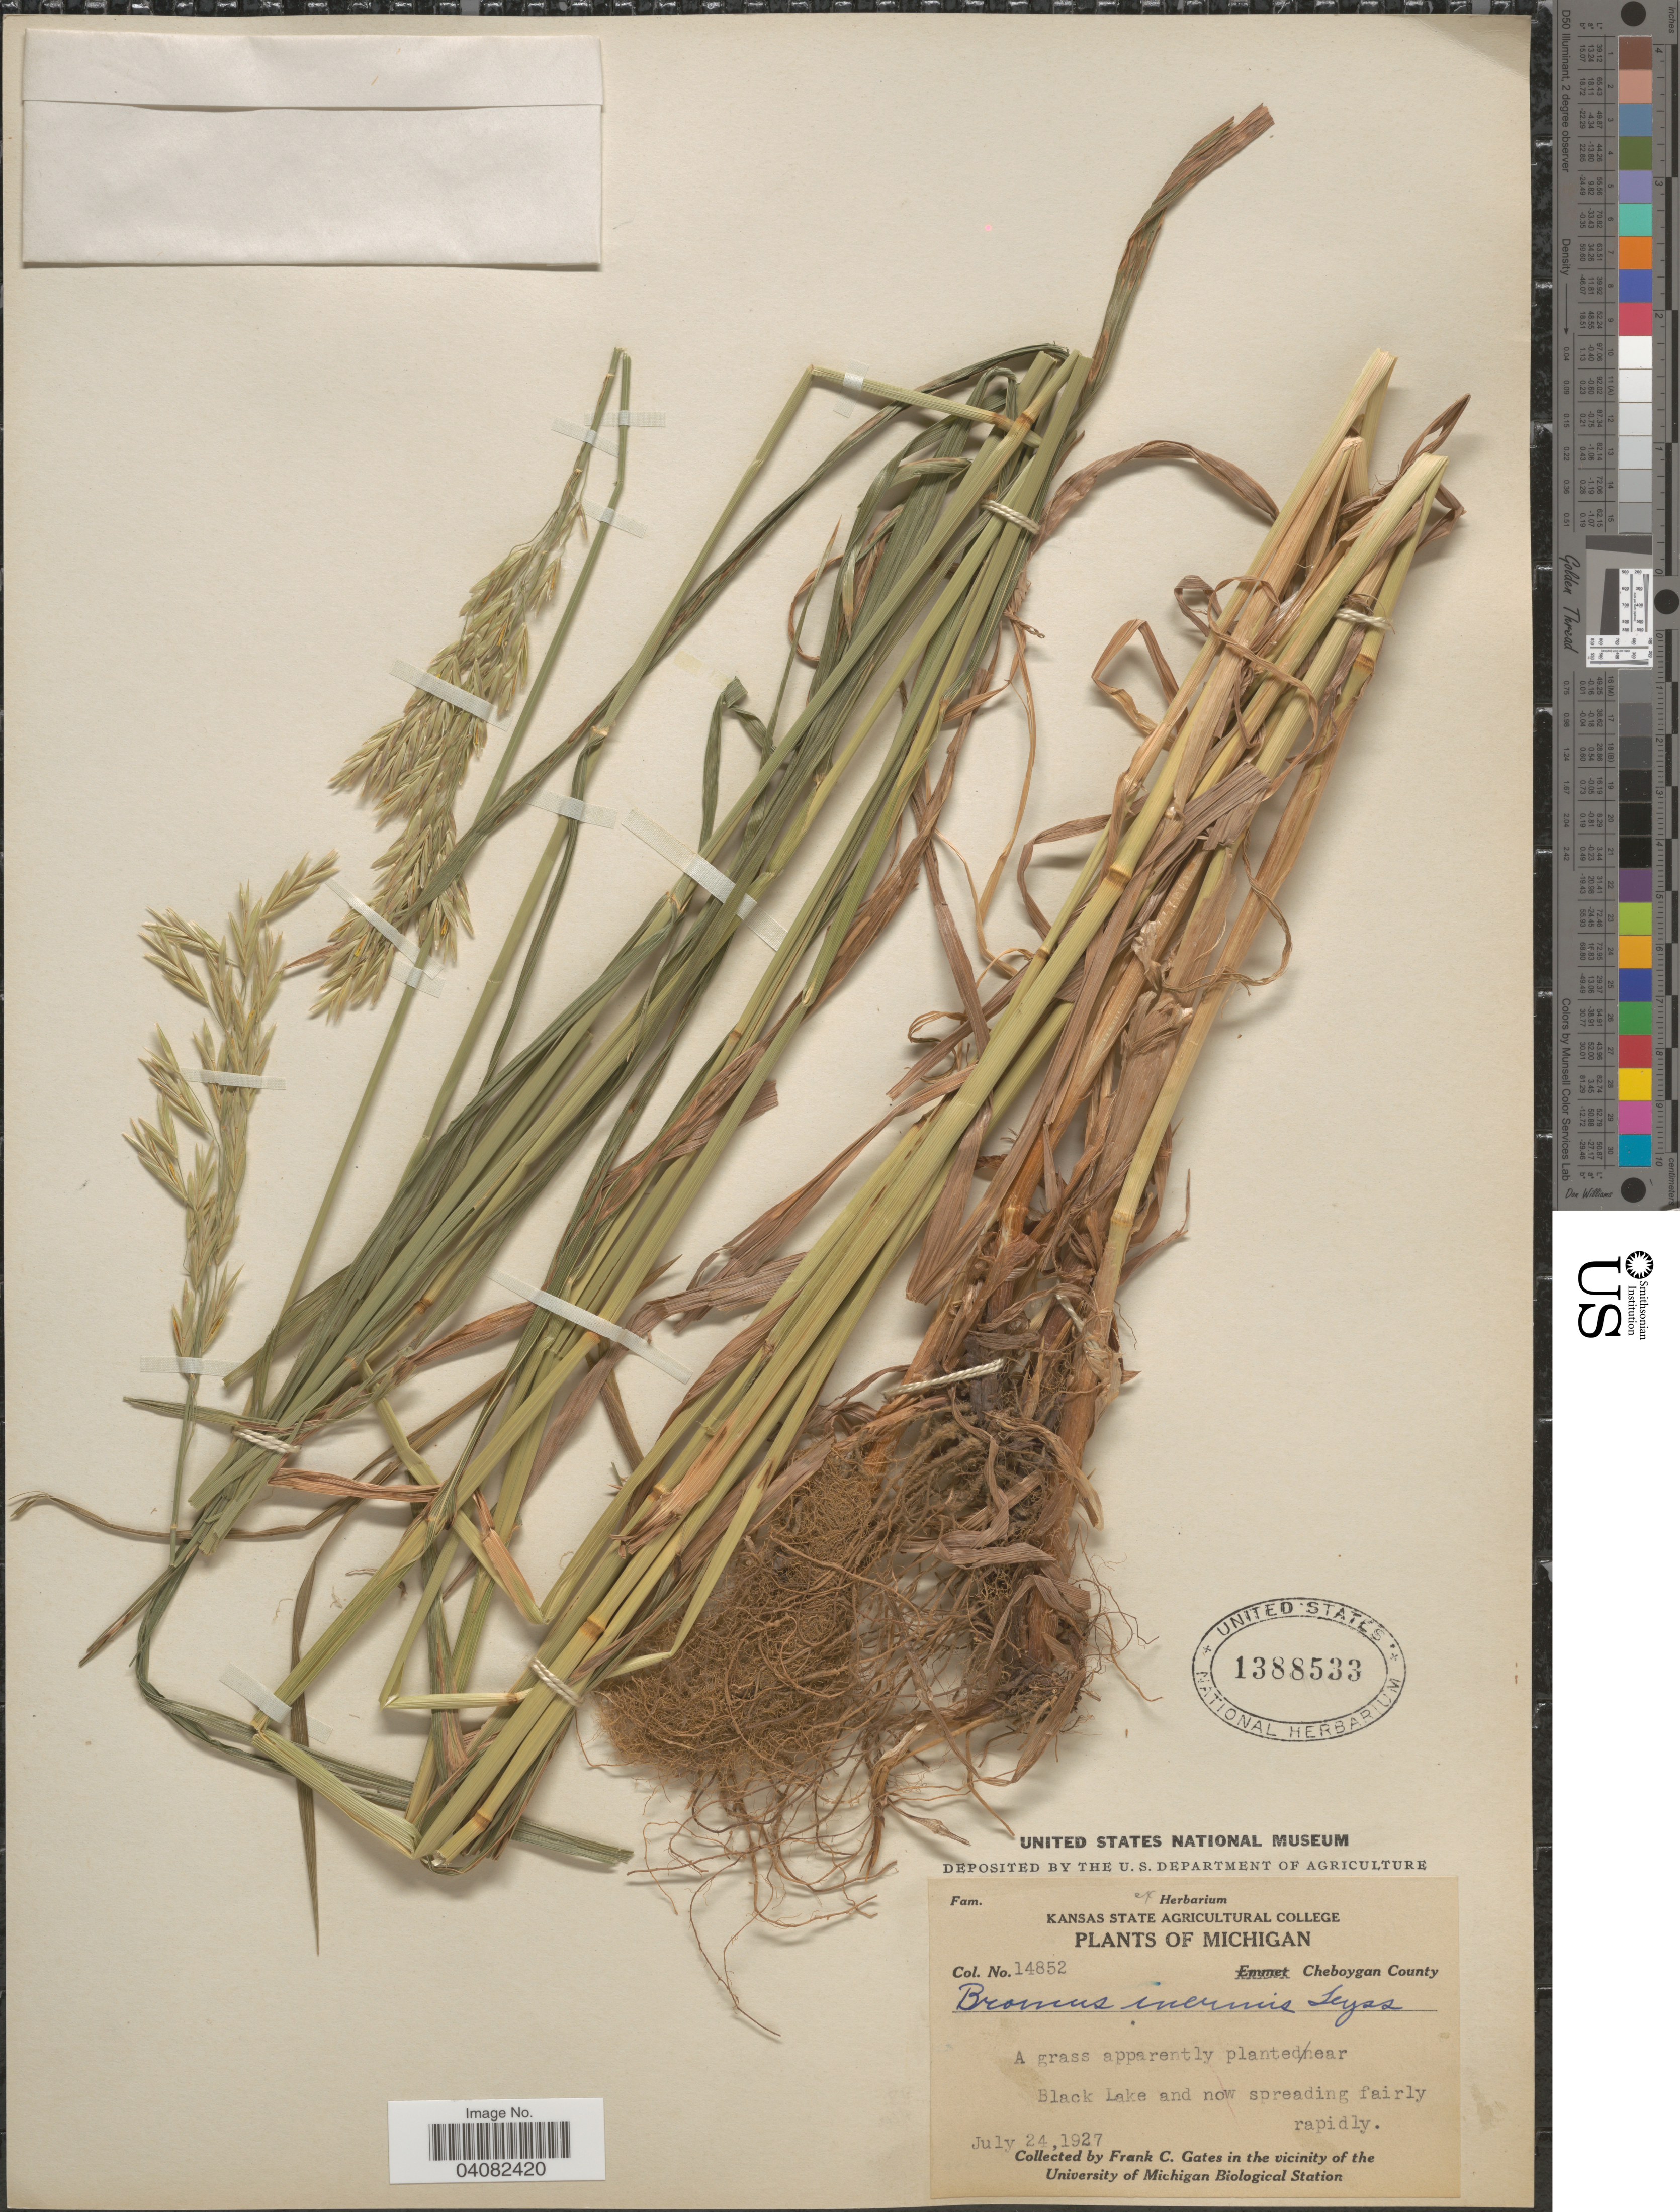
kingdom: Plantae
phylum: Tracheophyta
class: Liliopsida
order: Poales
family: Poaceae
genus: Bromus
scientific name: Bromus inermis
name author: Leyss.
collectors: F. C. Gates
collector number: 14852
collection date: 1927-07-24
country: United States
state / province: Michigan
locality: Cheboygan County. A grass apparently planted near Black Lake and now spreading fairly rapidly. In the vicinity of the University of Michigan Biological Station.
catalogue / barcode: US 1388533